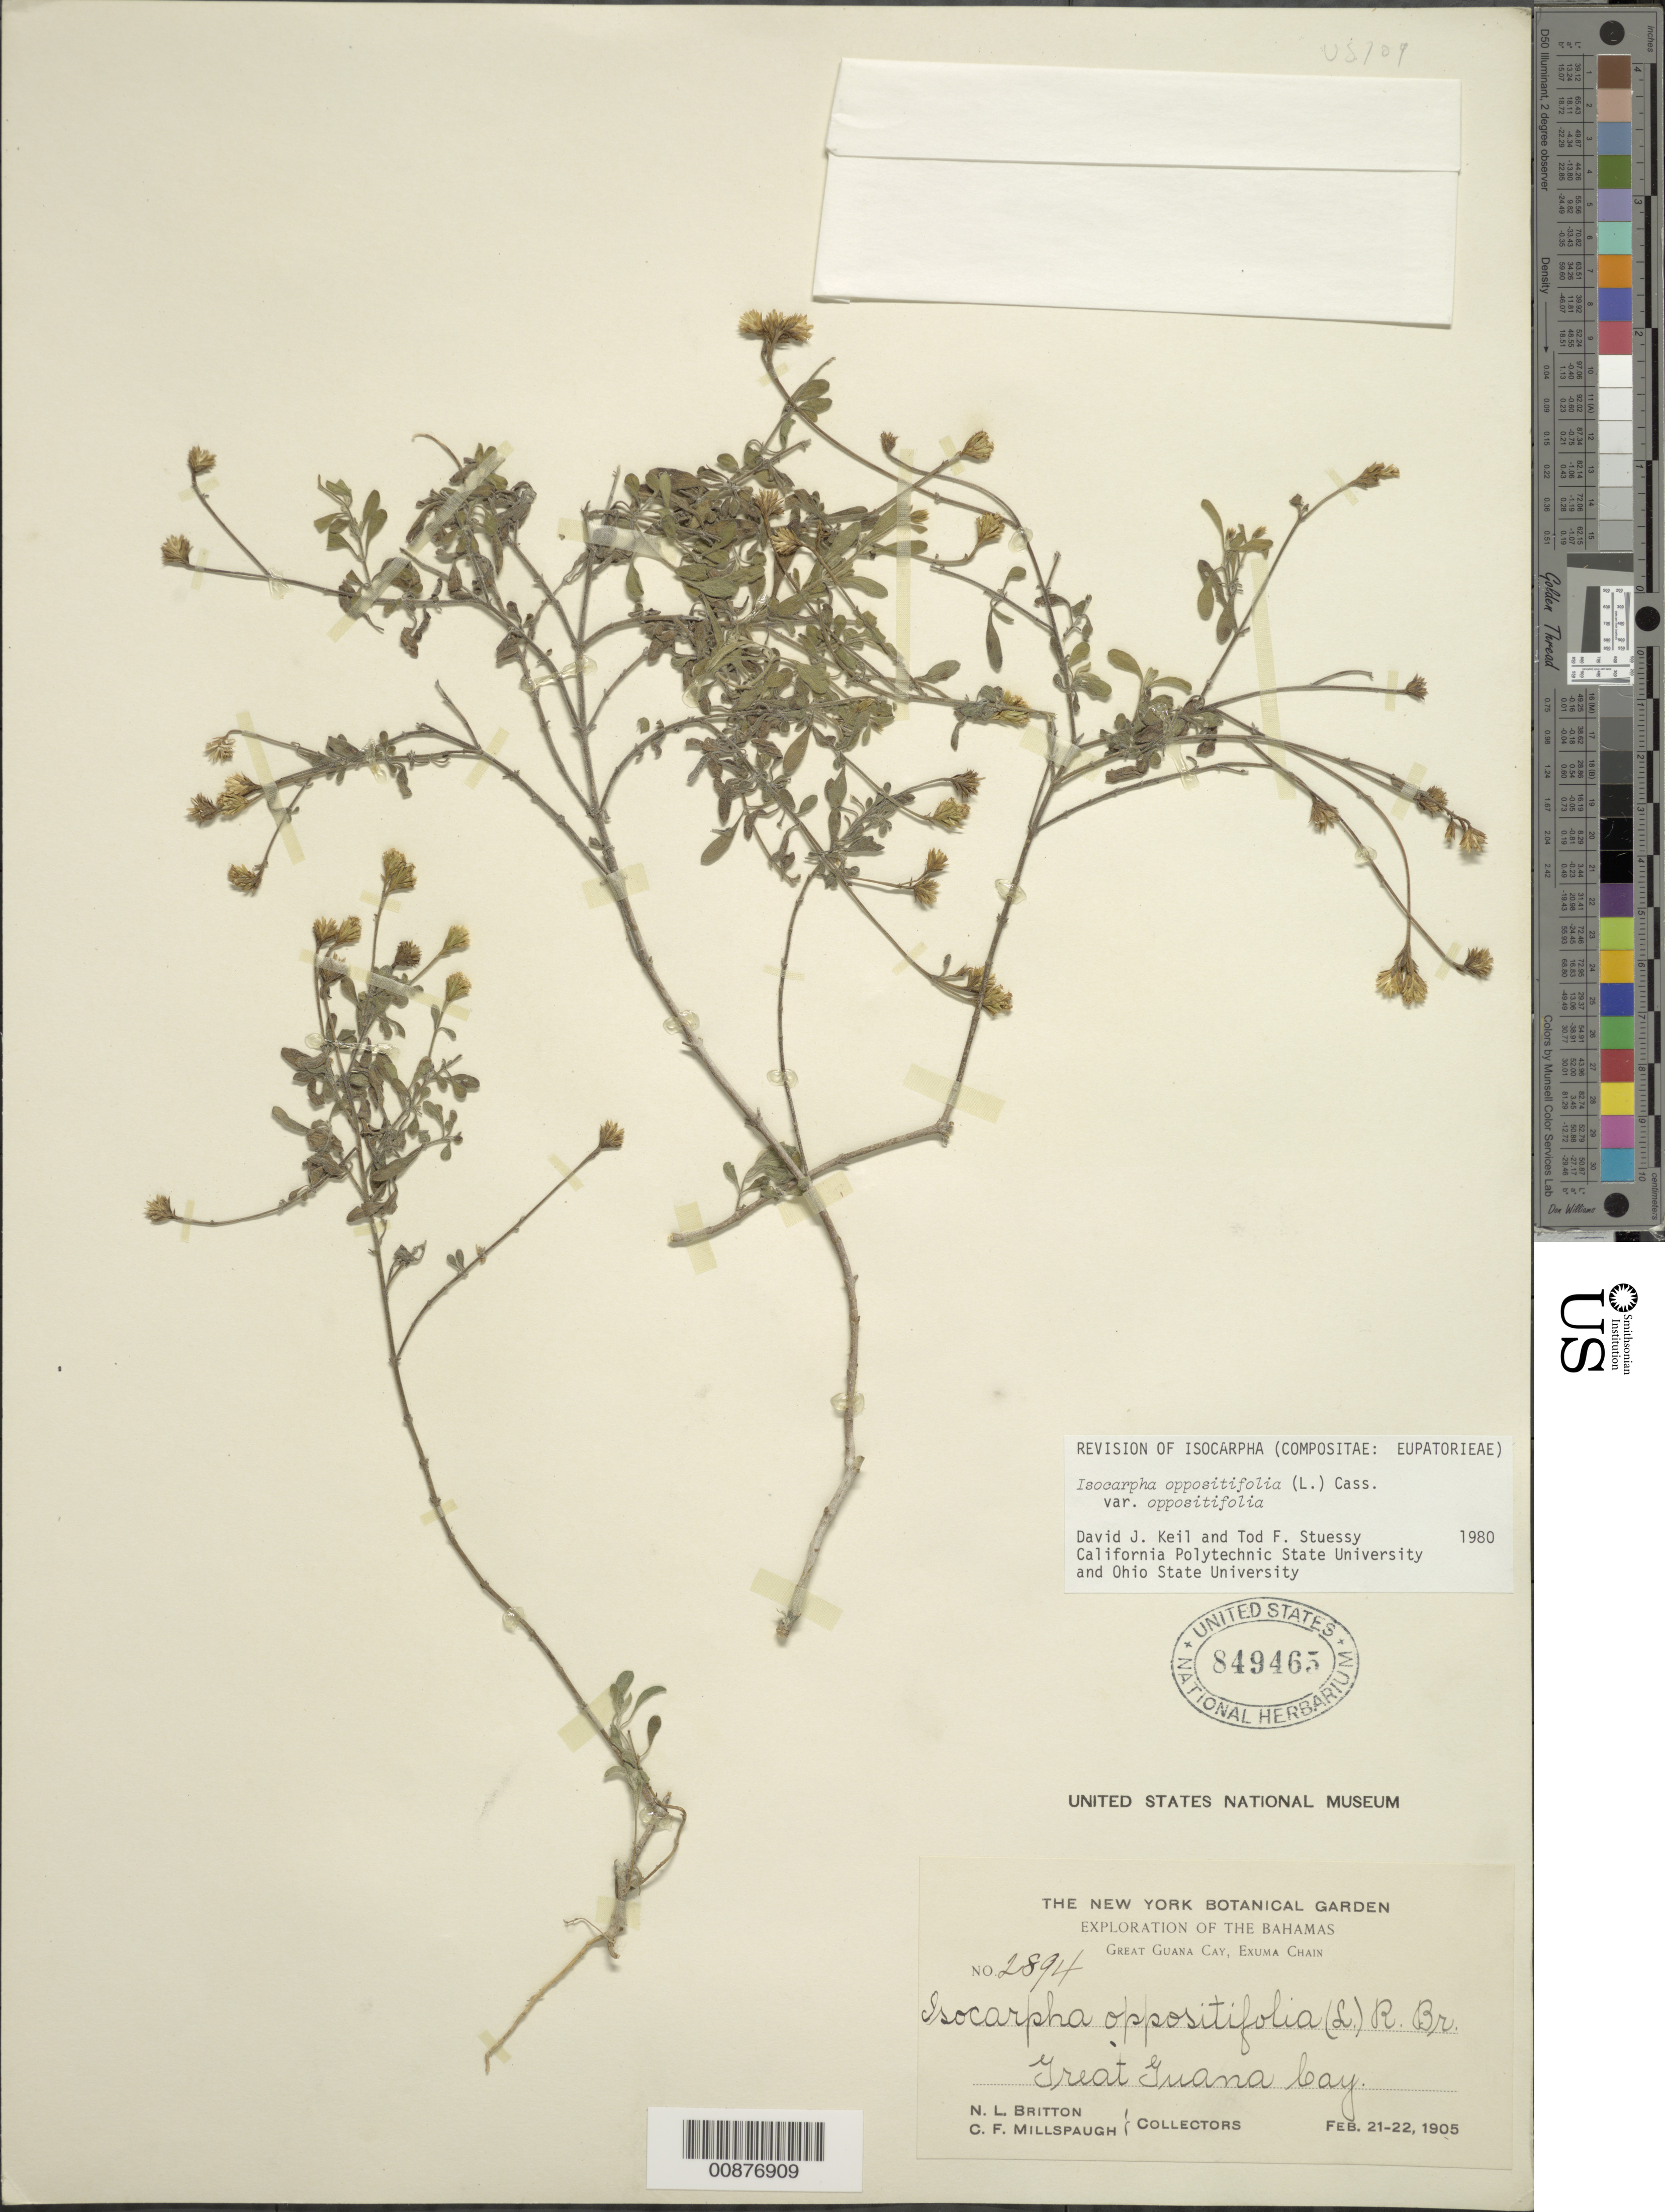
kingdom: Plantae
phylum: Tracheophyta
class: Magnoliopsida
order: Asterales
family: Asteraceae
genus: Isocarpha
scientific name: Isocarpha oppositifolia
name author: (L.) Cass.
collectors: N. Britton & C. F. Millspaugh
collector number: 2894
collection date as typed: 21 Feb 1905 to 22 Feb 1905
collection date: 1905-02-21/1905-02-22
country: Bahamas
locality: Great Guana Cay, Exuma Chain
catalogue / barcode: US 849465